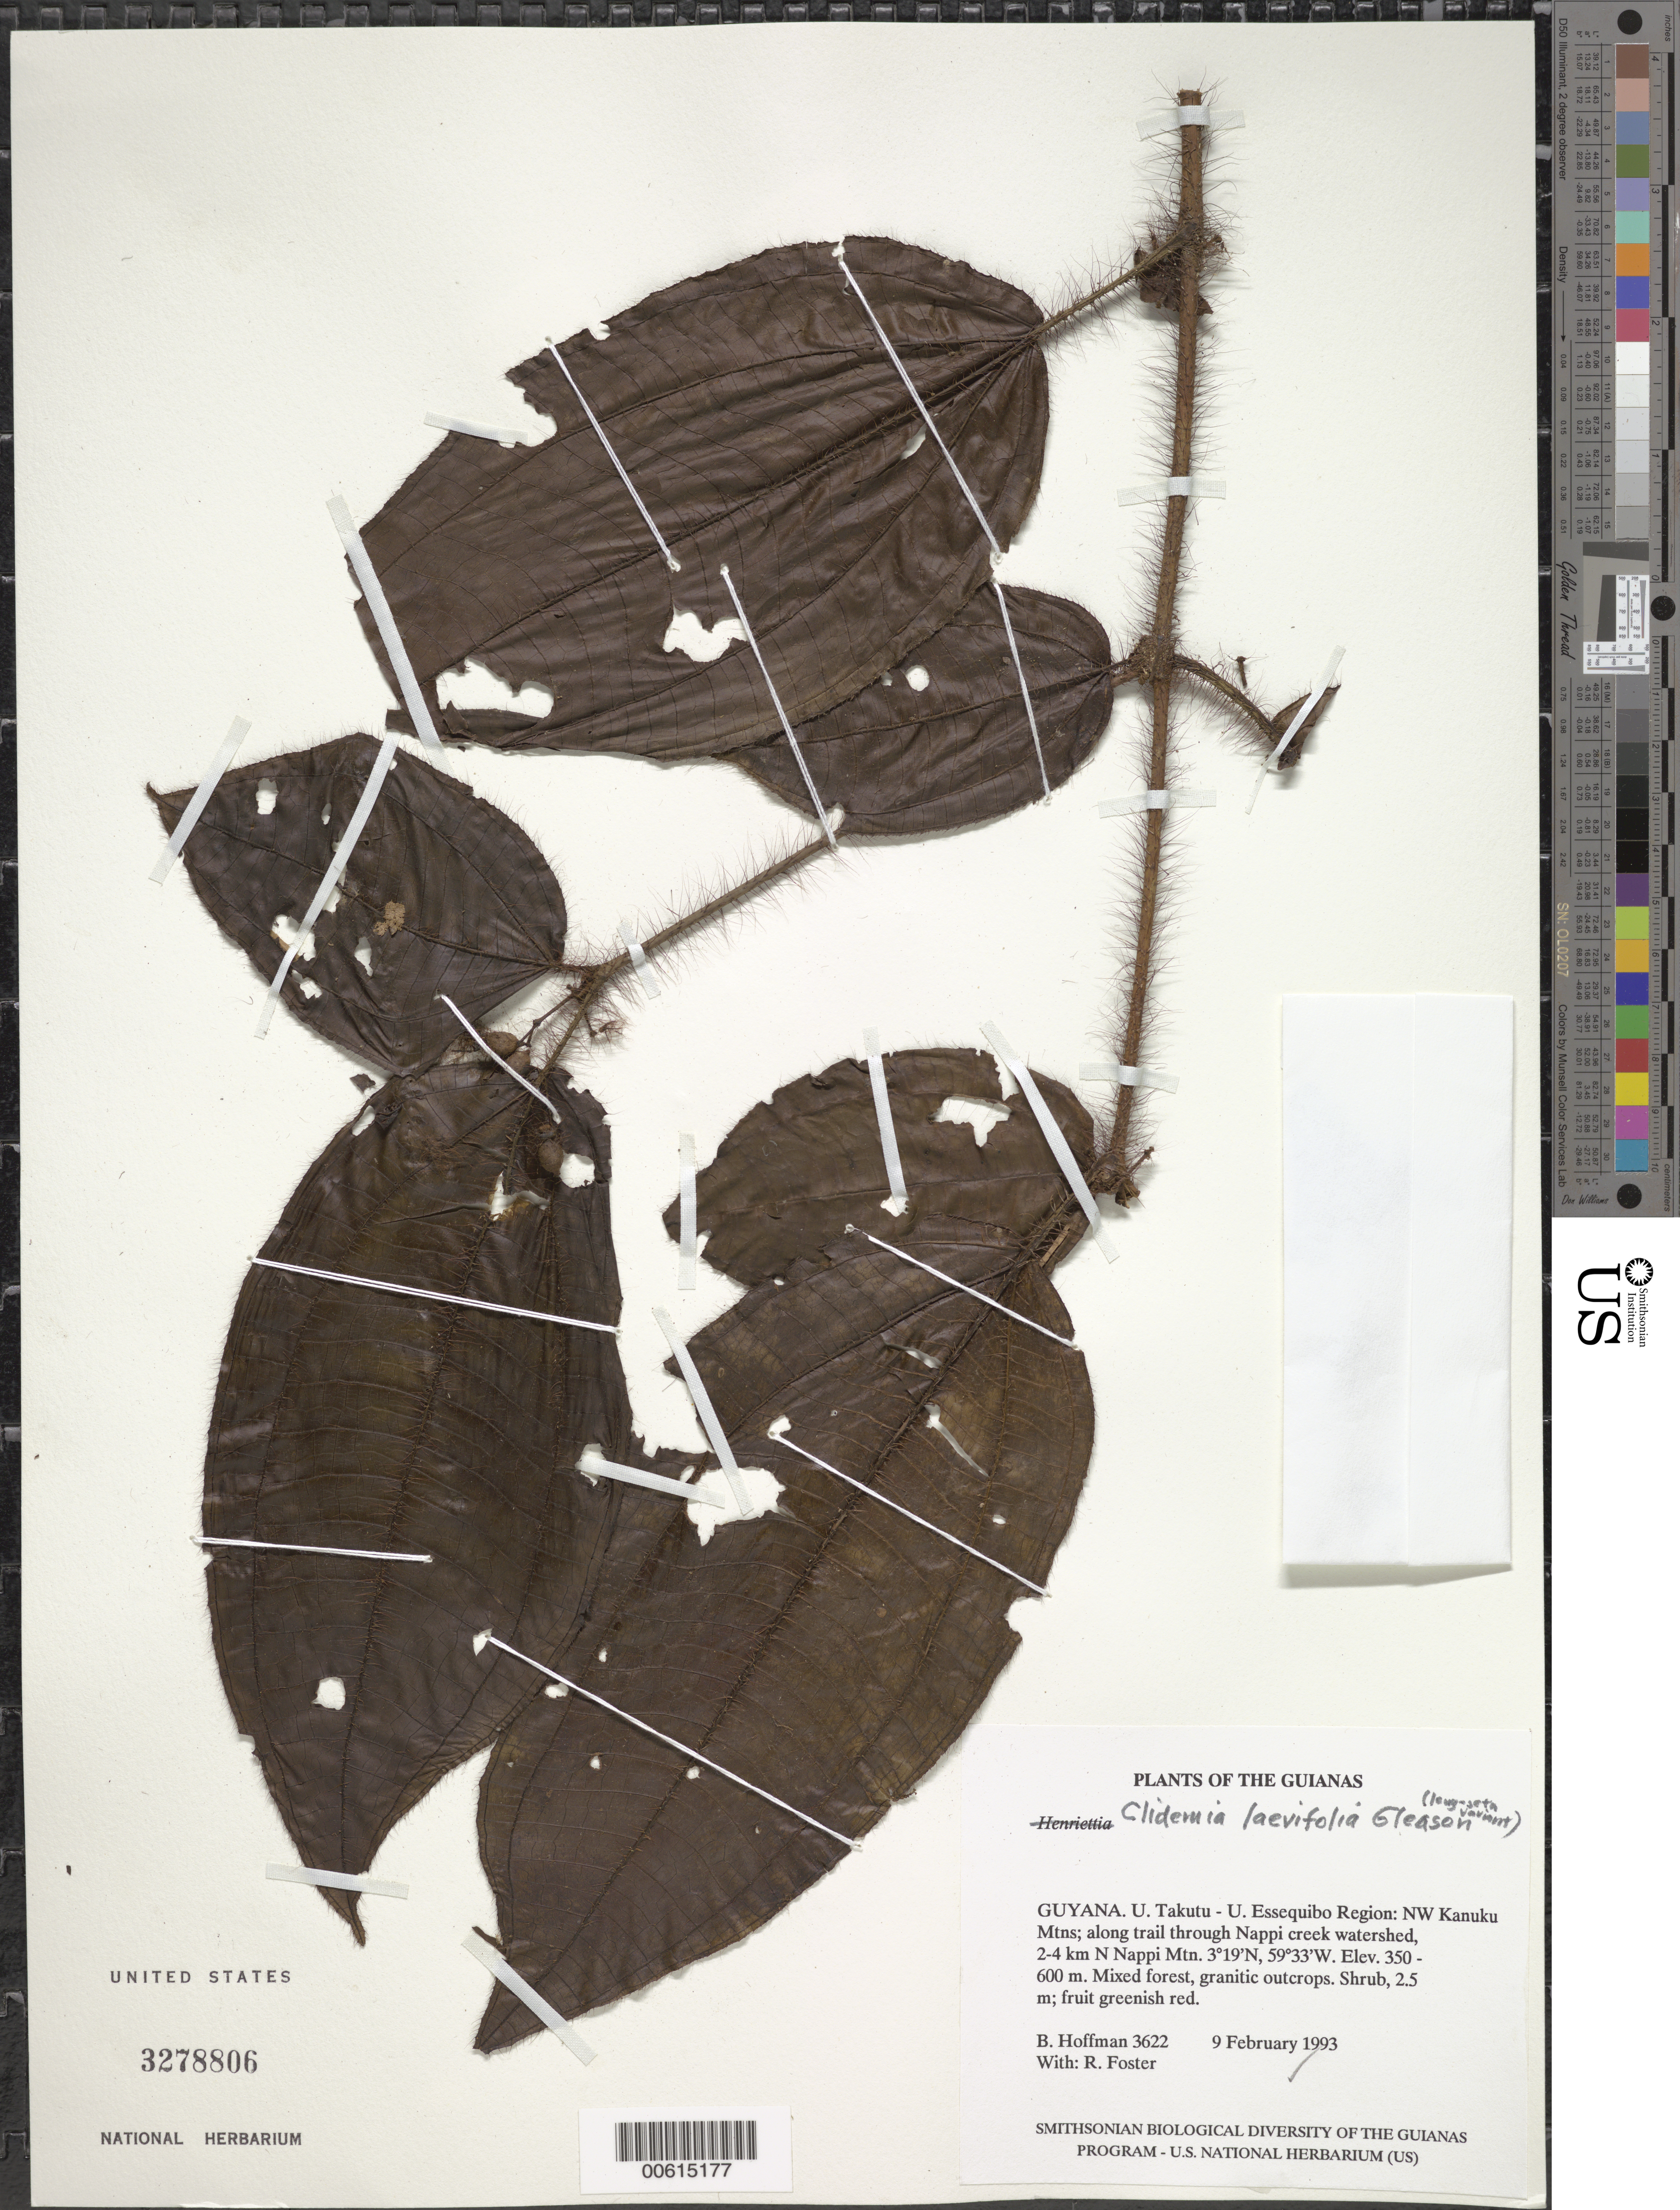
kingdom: Plantae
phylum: Tracheophyta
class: Magnoliopsida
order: Myrtales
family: Melastomataceae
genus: Clidemia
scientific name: Clidemia laevifolia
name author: Gleason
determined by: Wurdack, John J., (US), US (UNITED STATES)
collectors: B. Hoffman & R. Foster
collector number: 3622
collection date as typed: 9 February 1993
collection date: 1993-02-09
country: Guyana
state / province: U. Takutu-U. Essequibo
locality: NW Kanuku Mountains; along trail through Nappi creek watershed, 2-4 km N of Nappi Mountain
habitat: Mixed forest, granitic outcrops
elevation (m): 350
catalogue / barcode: US 3278806